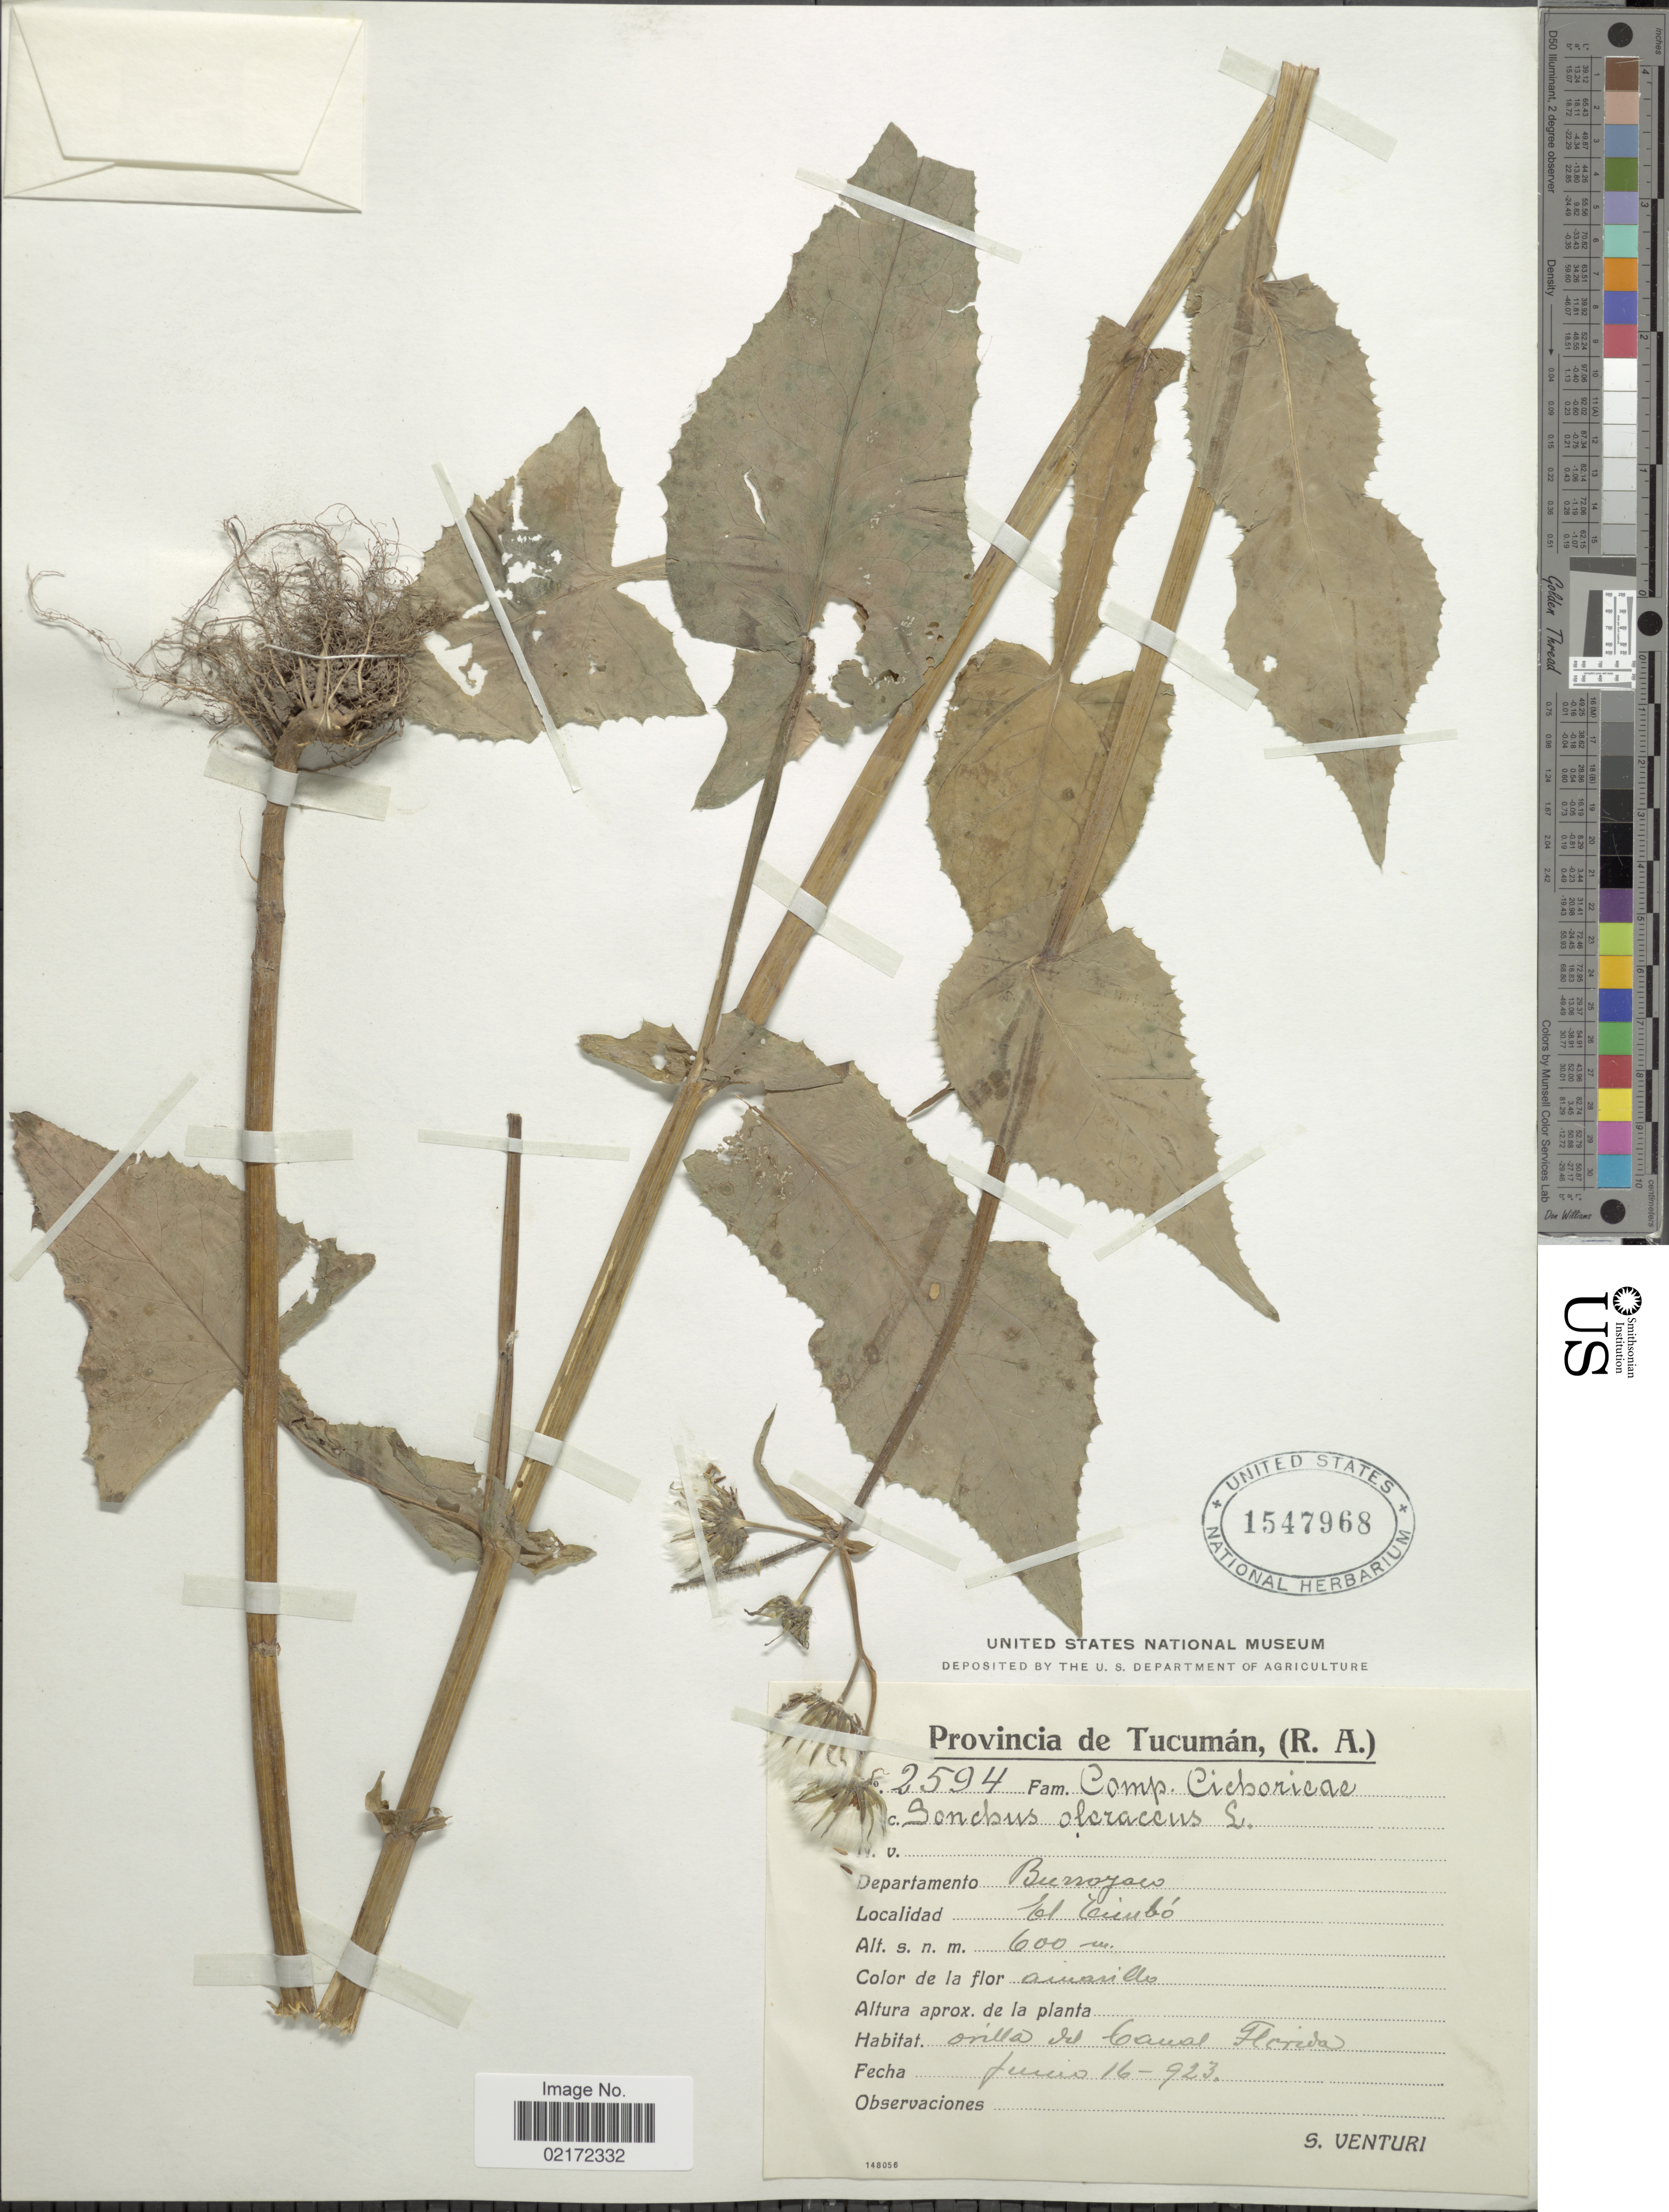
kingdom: Plantae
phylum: Tracheophyta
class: Magnoliopsida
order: Asterales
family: Asteraceae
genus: Sonchus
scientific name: Sonchus oleraceus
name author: L.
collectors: S. Venturi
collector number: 2594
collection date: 1923-06-16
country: Argentina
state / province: Tucumán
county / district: Burruyacú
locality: El Timbó.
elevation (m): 600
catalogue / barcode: US 1547968